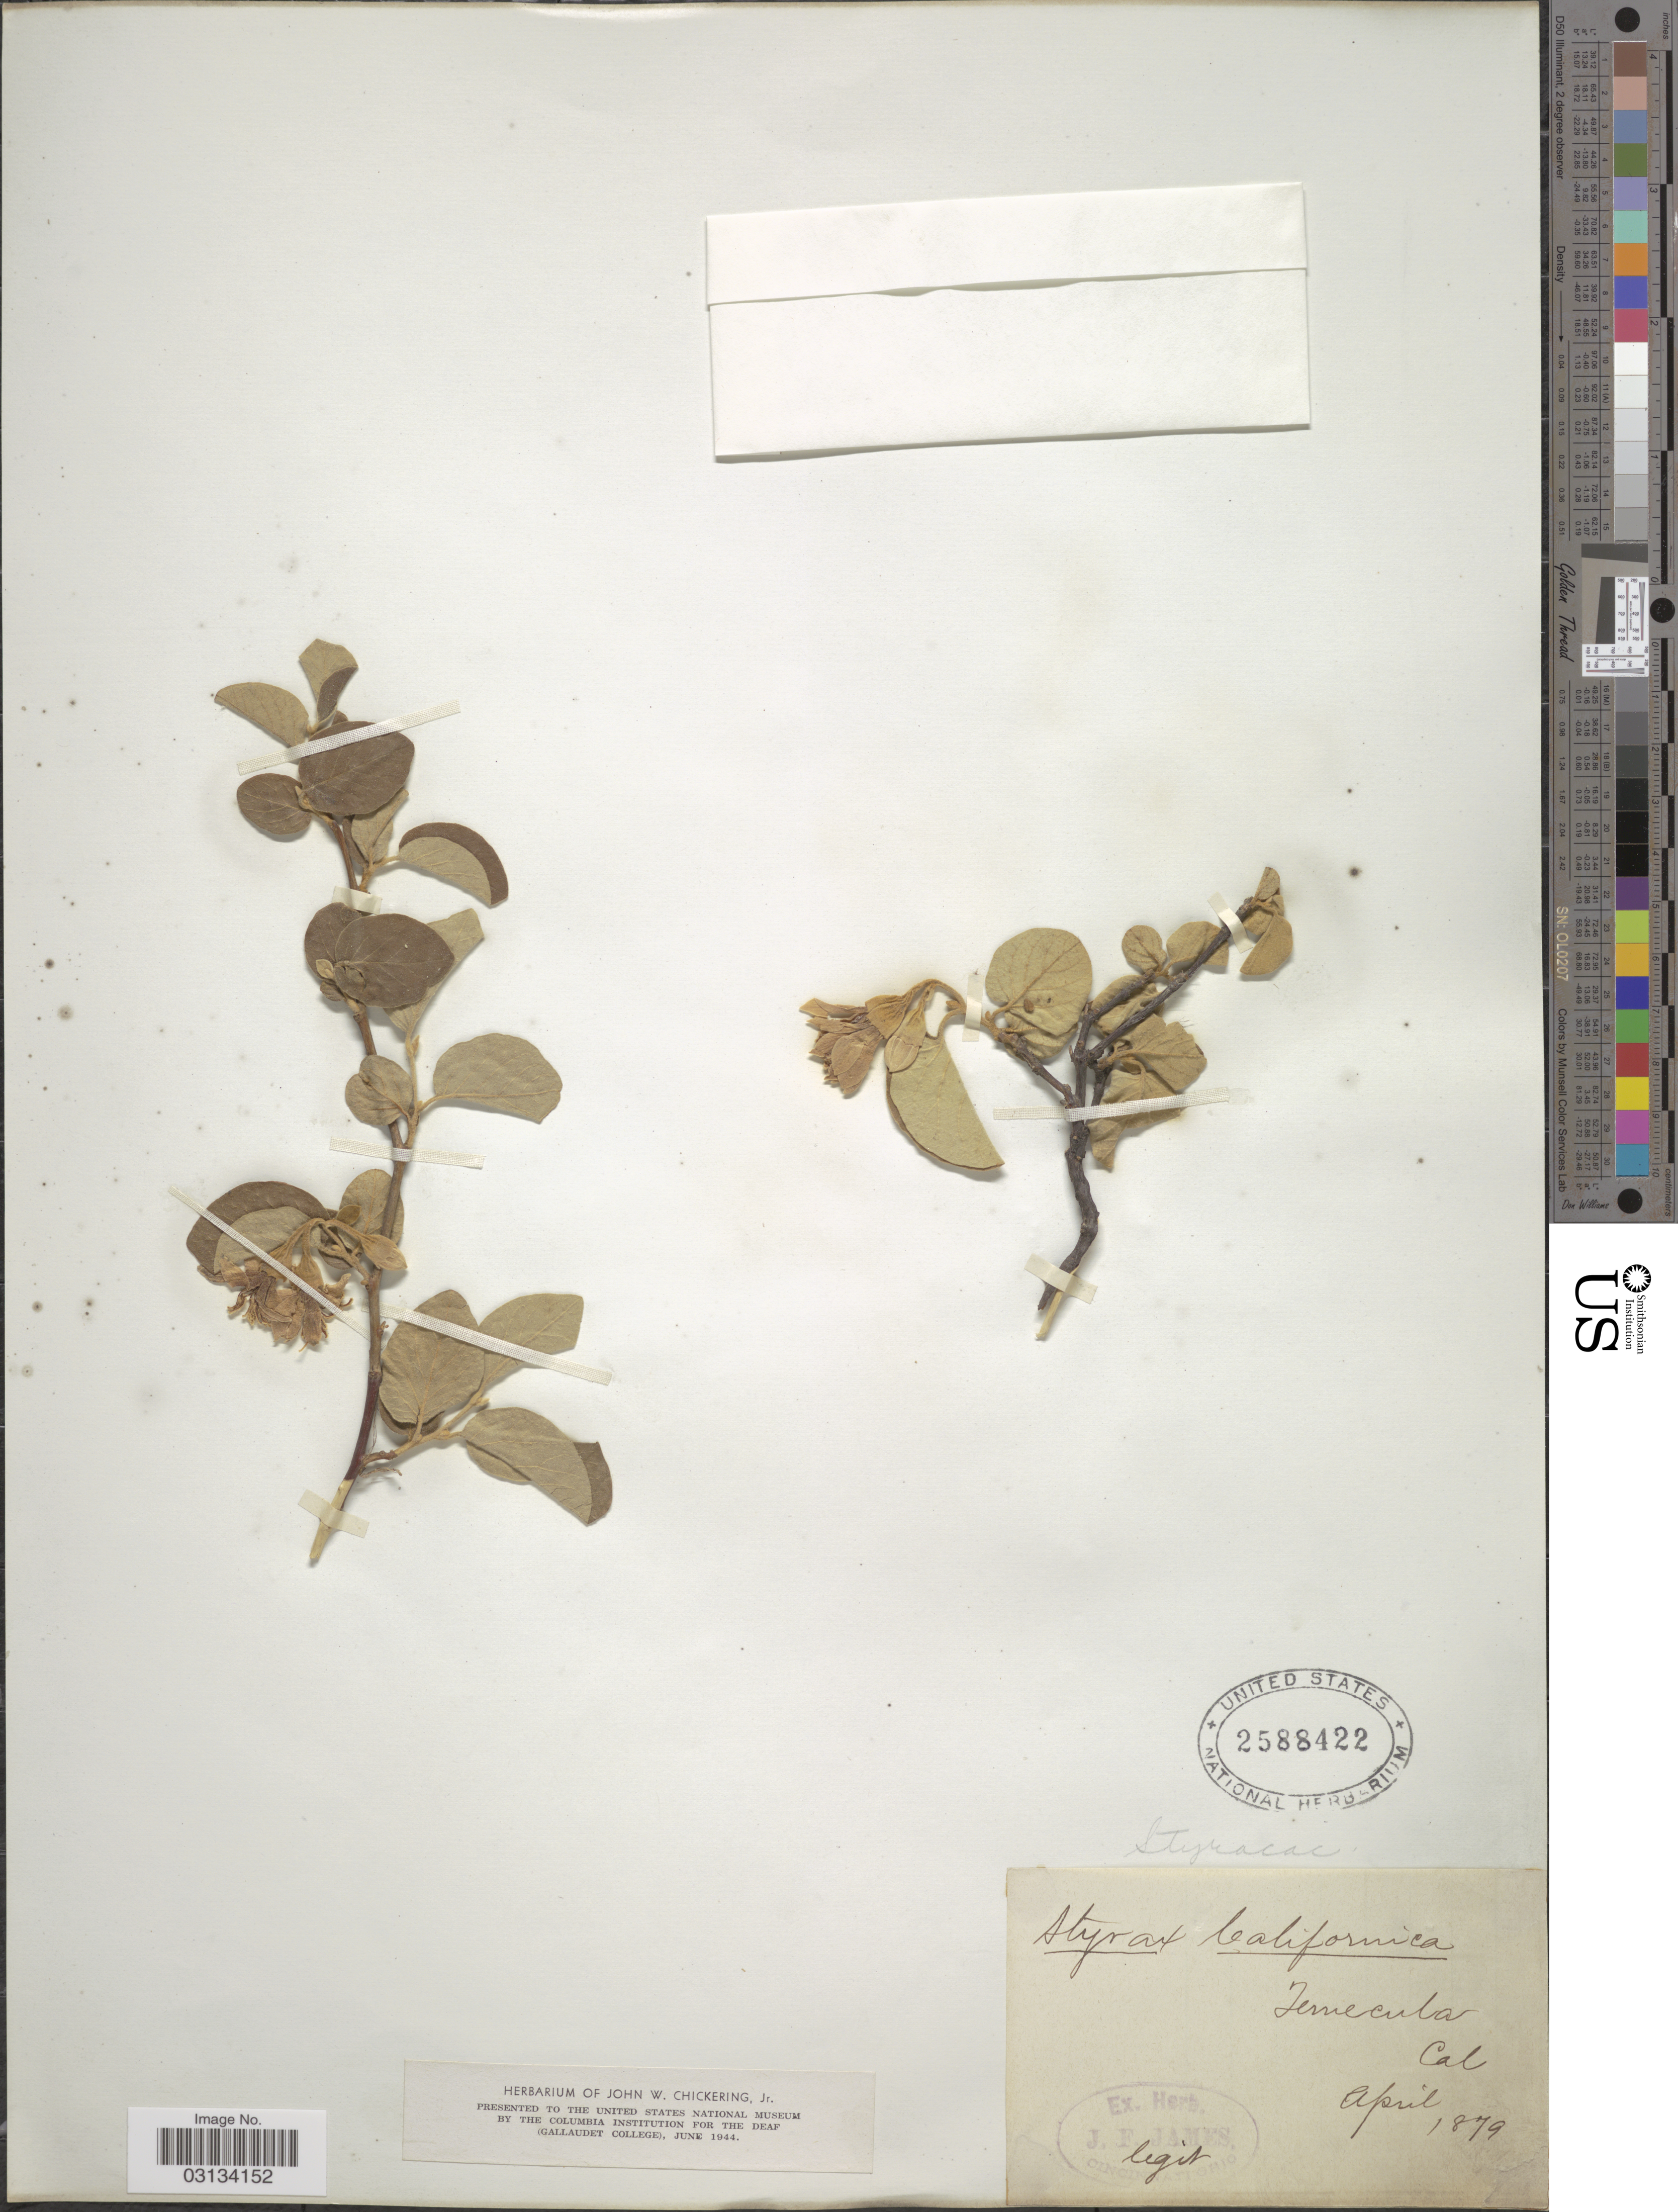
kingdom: Plantae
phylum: Tracheophyta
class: Magnoliopsida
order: Ericales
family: Styracaceae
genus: Styrax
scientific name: Styrax californicus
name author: Torr.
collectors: J. James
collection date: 1879-04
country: United States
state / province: California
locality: Temecula Cal.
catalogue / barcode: US 2588422